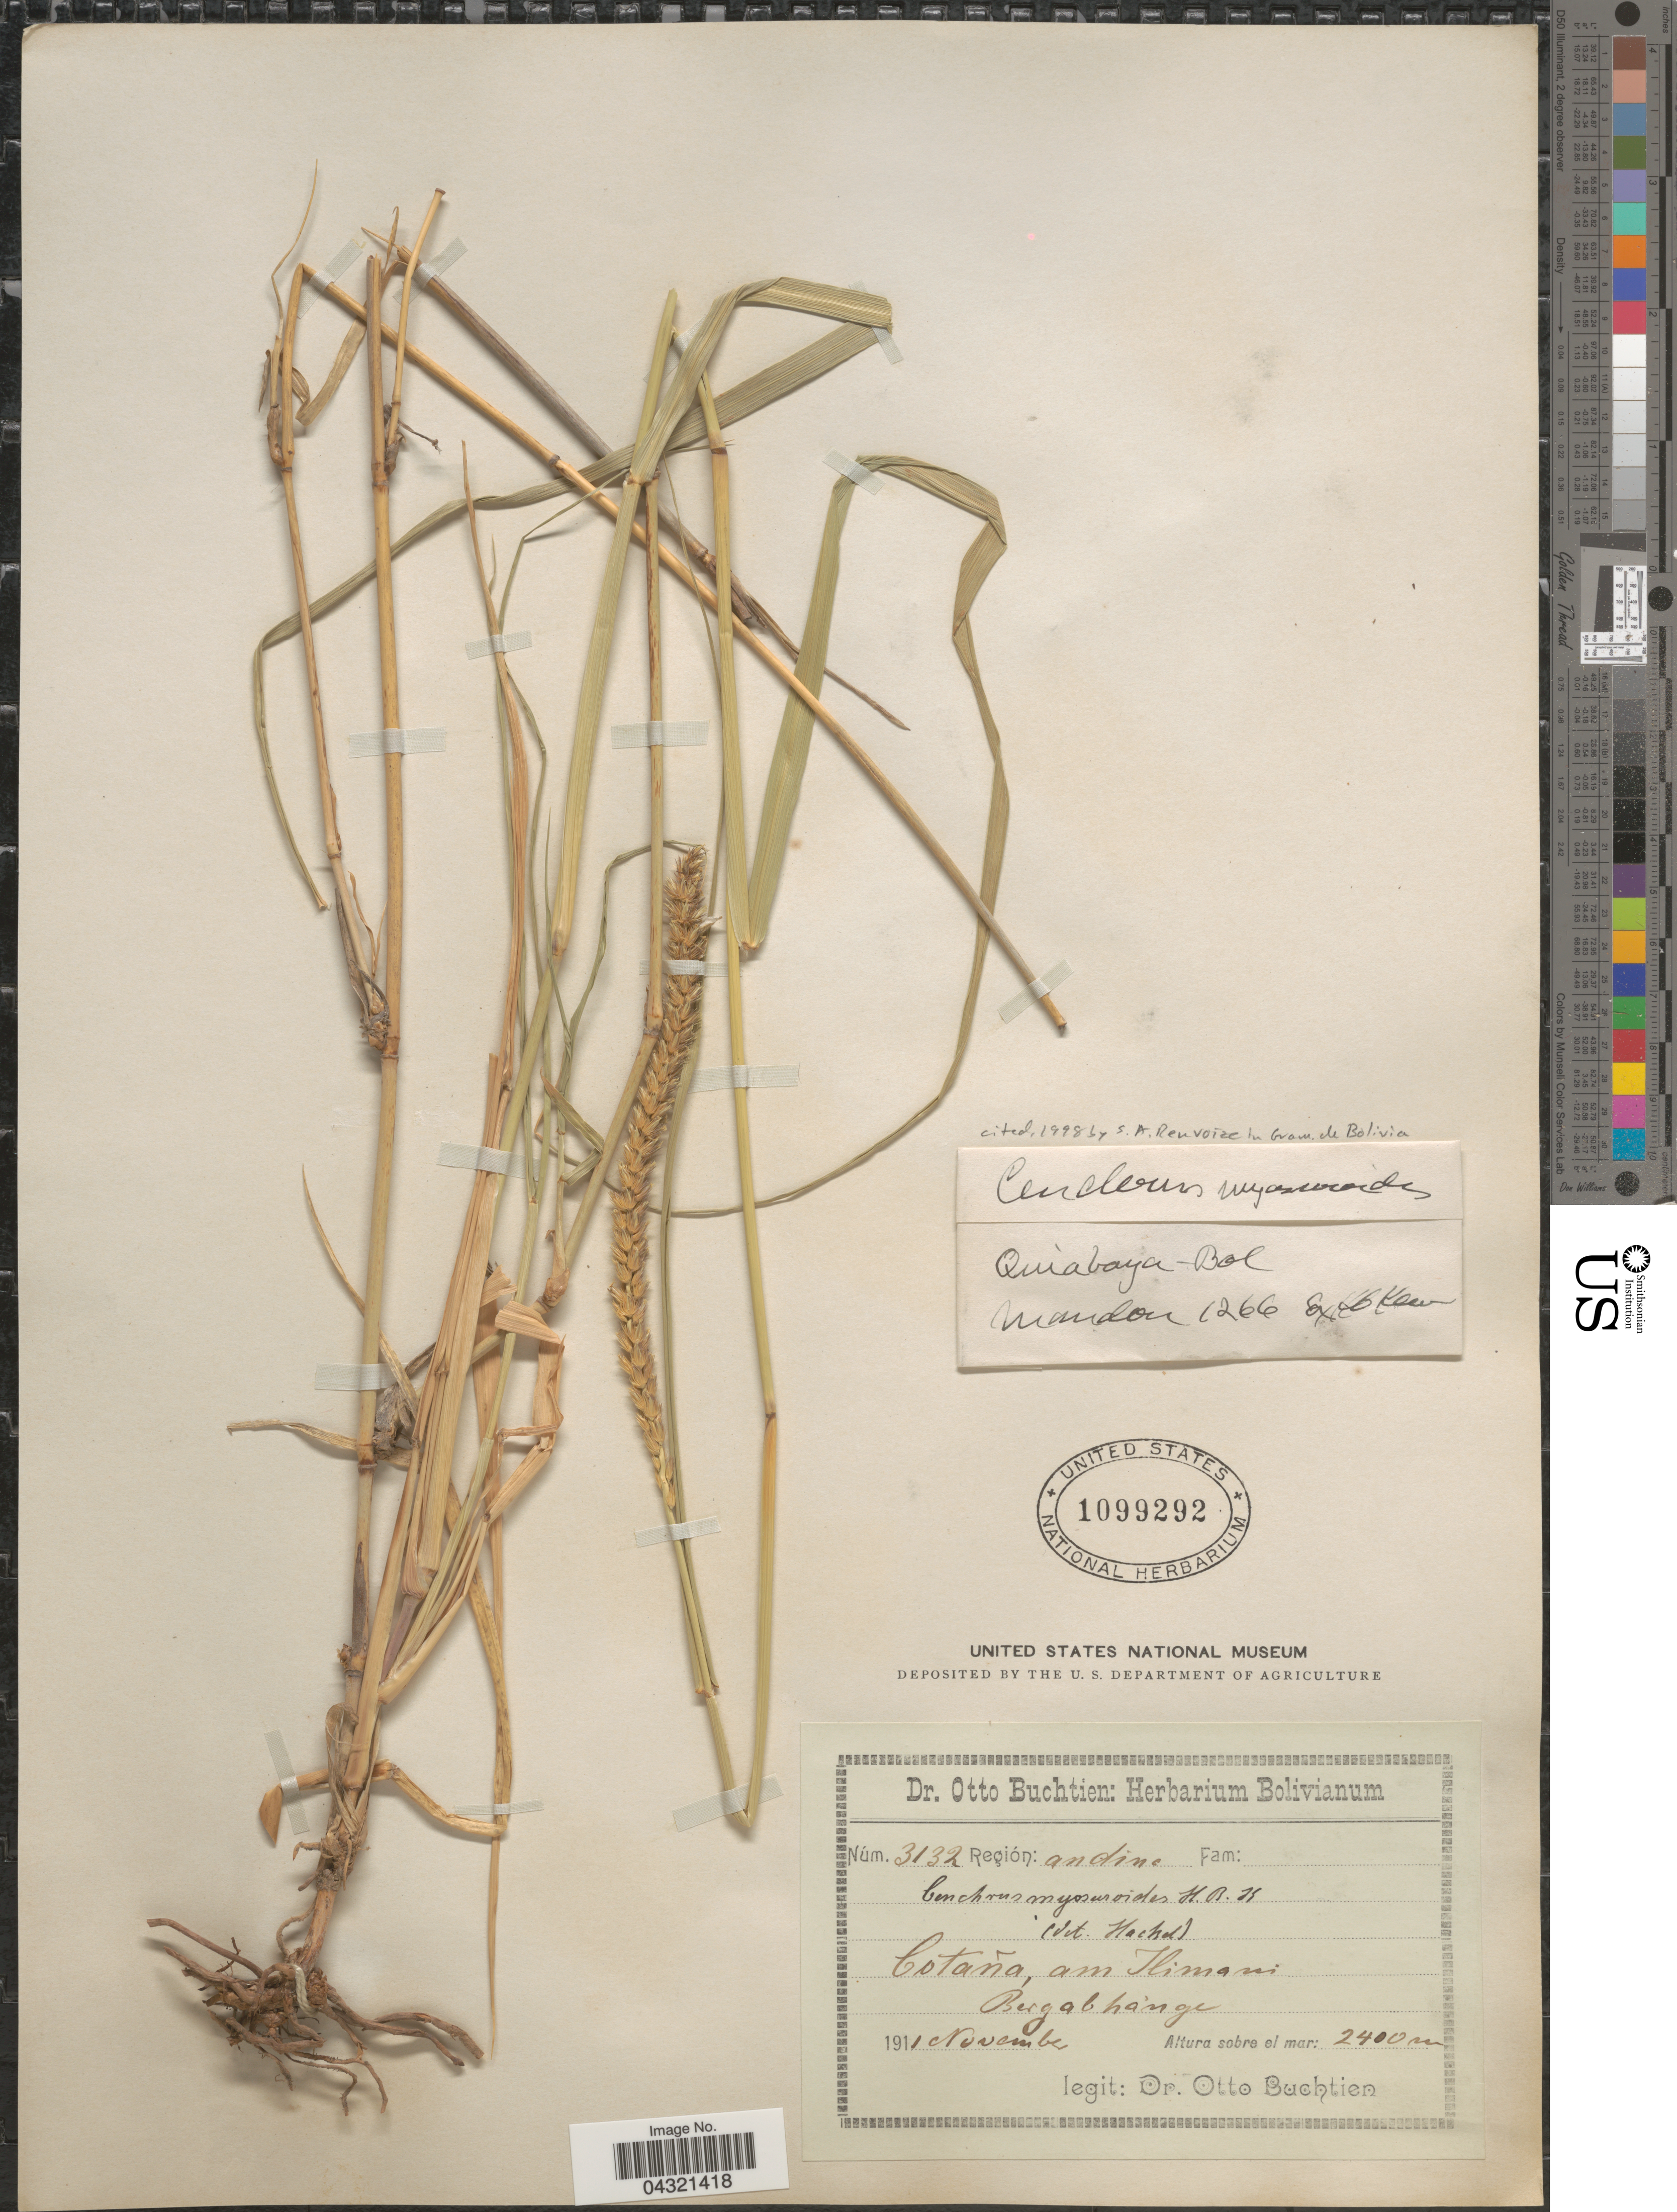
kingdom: Plantae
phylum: Tracheophyta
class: Liliopsida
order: Poales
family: Poaceae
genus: Cenchrus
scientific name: Cenchrus myosuroides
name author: Kunth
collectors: O. Buchtien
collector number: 3132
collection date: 1911-11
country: Bolivia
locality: Cotaña, am Ilimani. Bergabhange.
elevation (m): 2400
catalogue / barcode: US 1099292